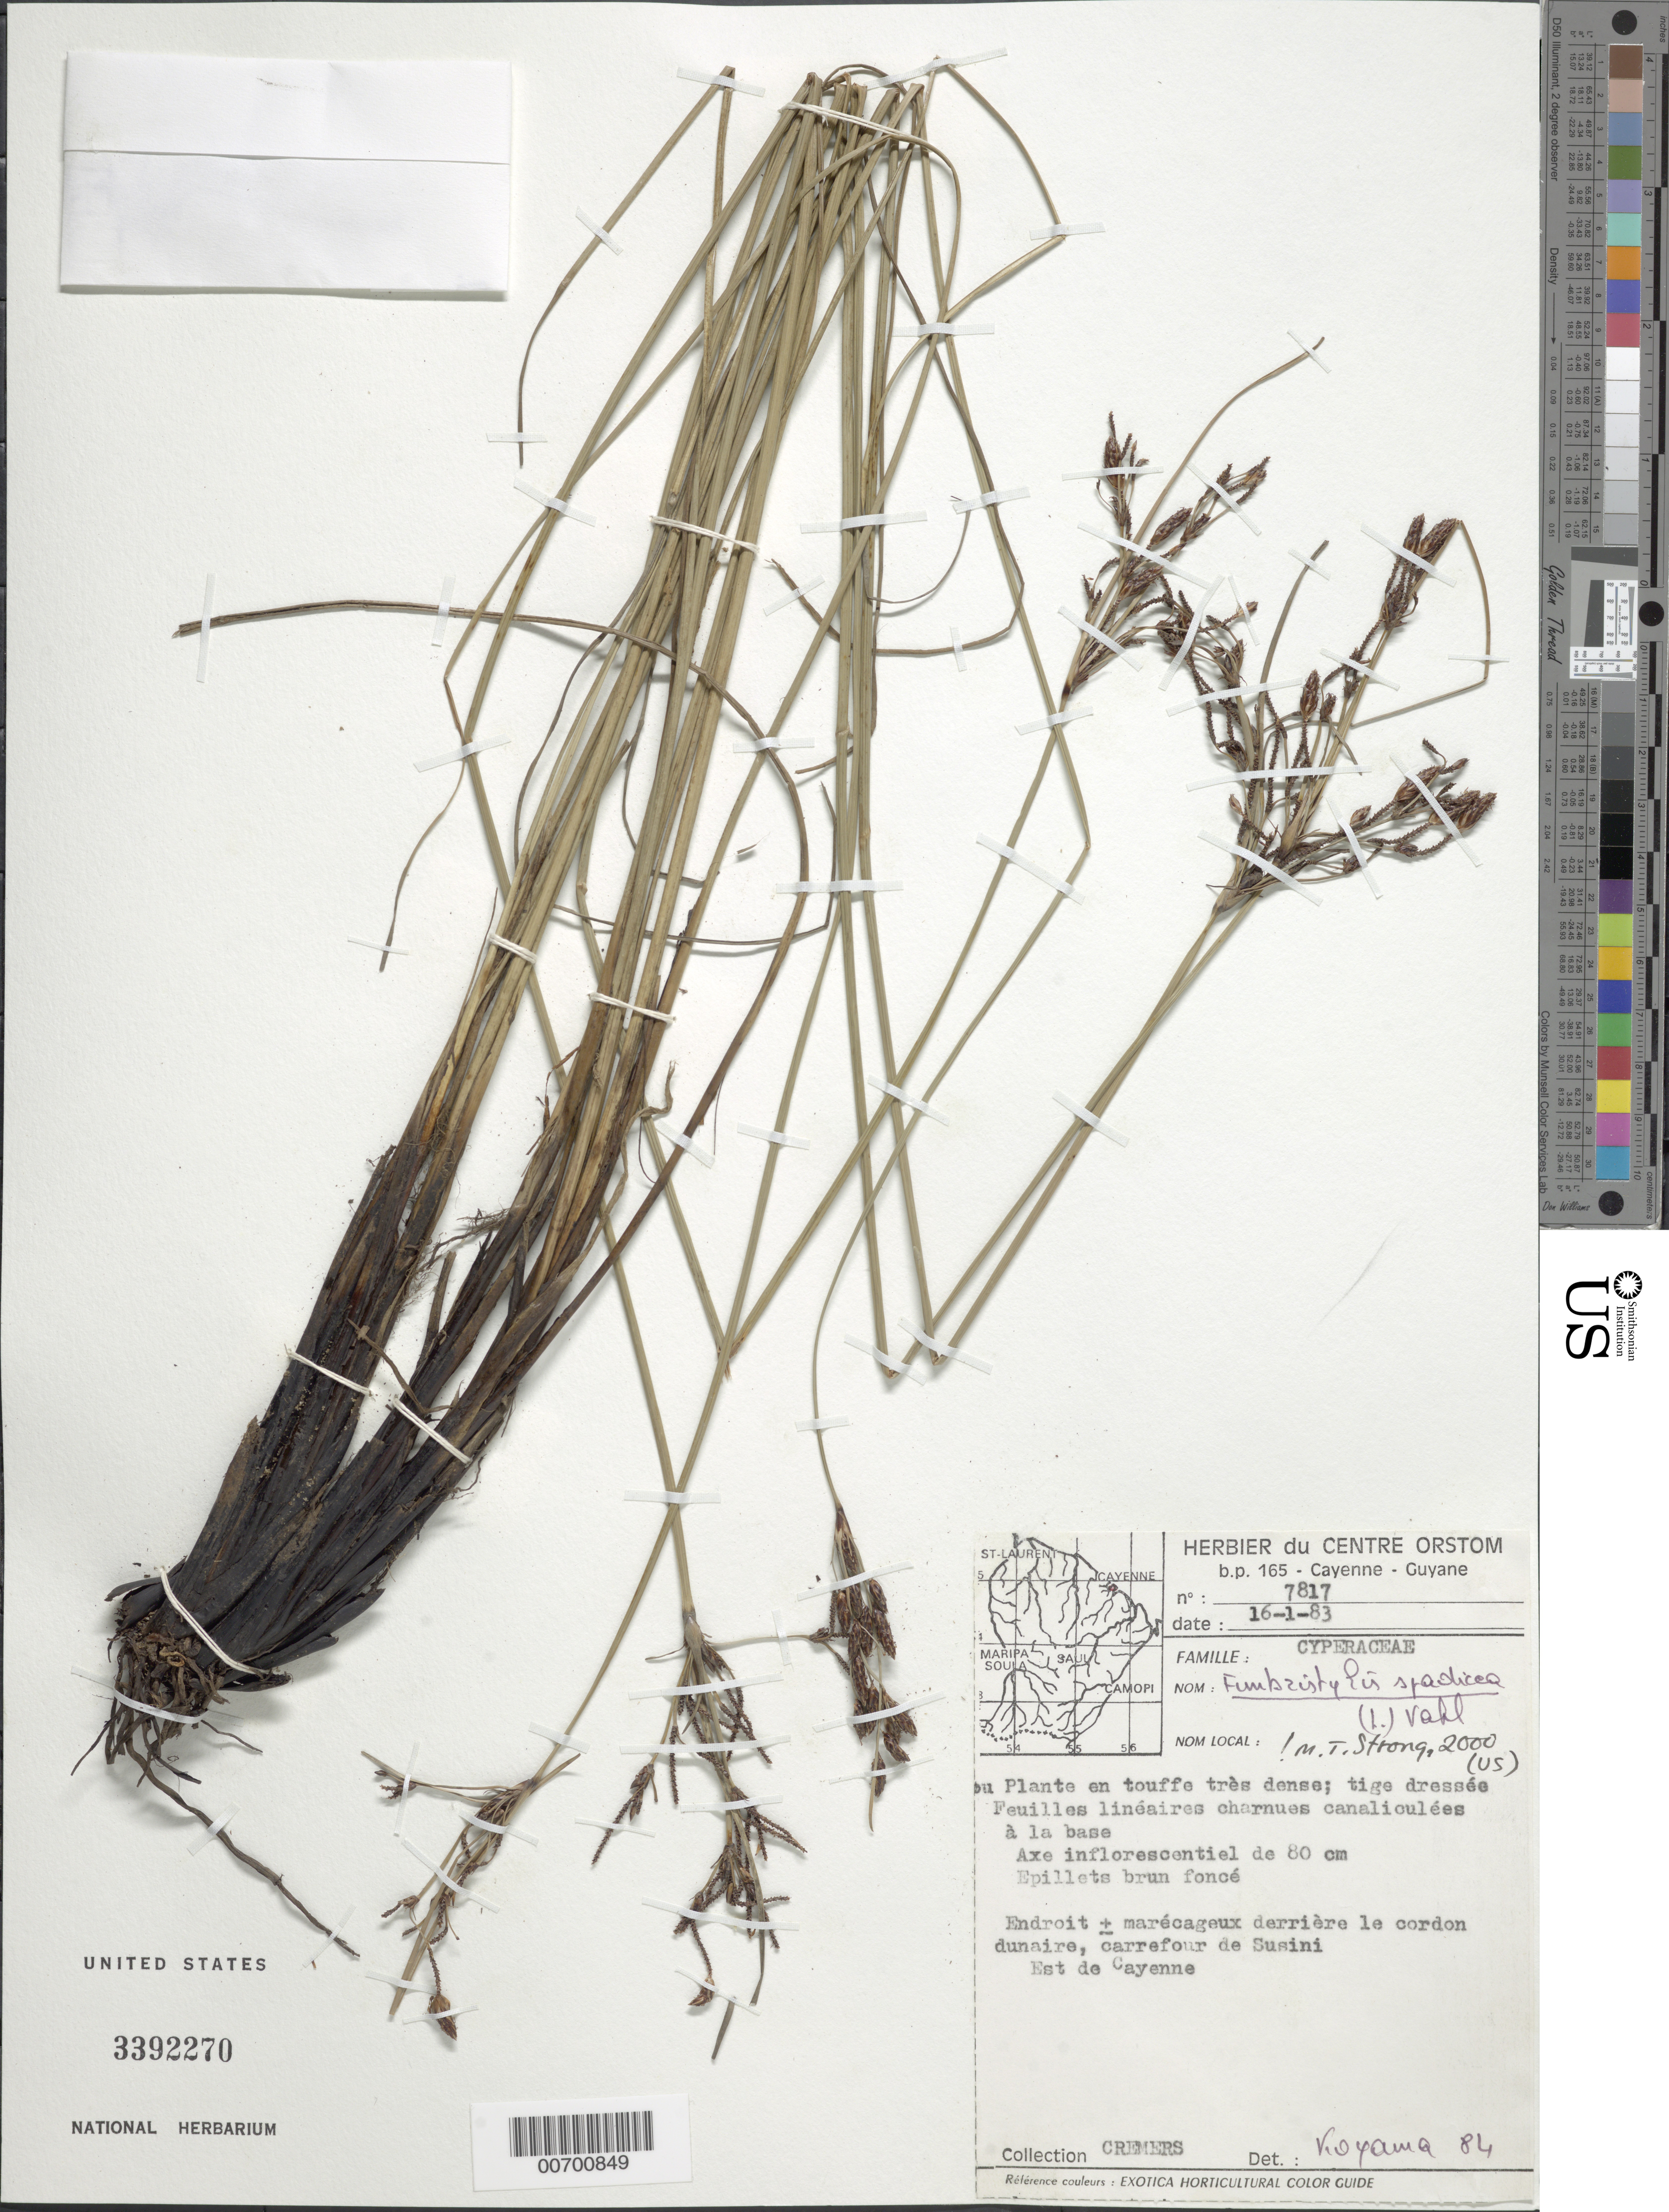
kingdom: Plantae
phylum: Tracheophyta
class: Liliopsida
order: Poales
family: Cyperaceae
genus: Fimbristylis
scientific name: Fimbristylis spadicea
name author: (L.) Vahl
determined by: Strong, M. T., (US), Smithsonian Institution - National Museum of Natural History (UNITED STATES)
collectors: G. Cremers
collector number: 7817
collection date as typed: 16-Jan-83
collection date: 1983-01-16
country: French Guiana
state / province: Cayenne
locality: Cayenne, E of, road to Susini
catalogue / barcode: US 3392270